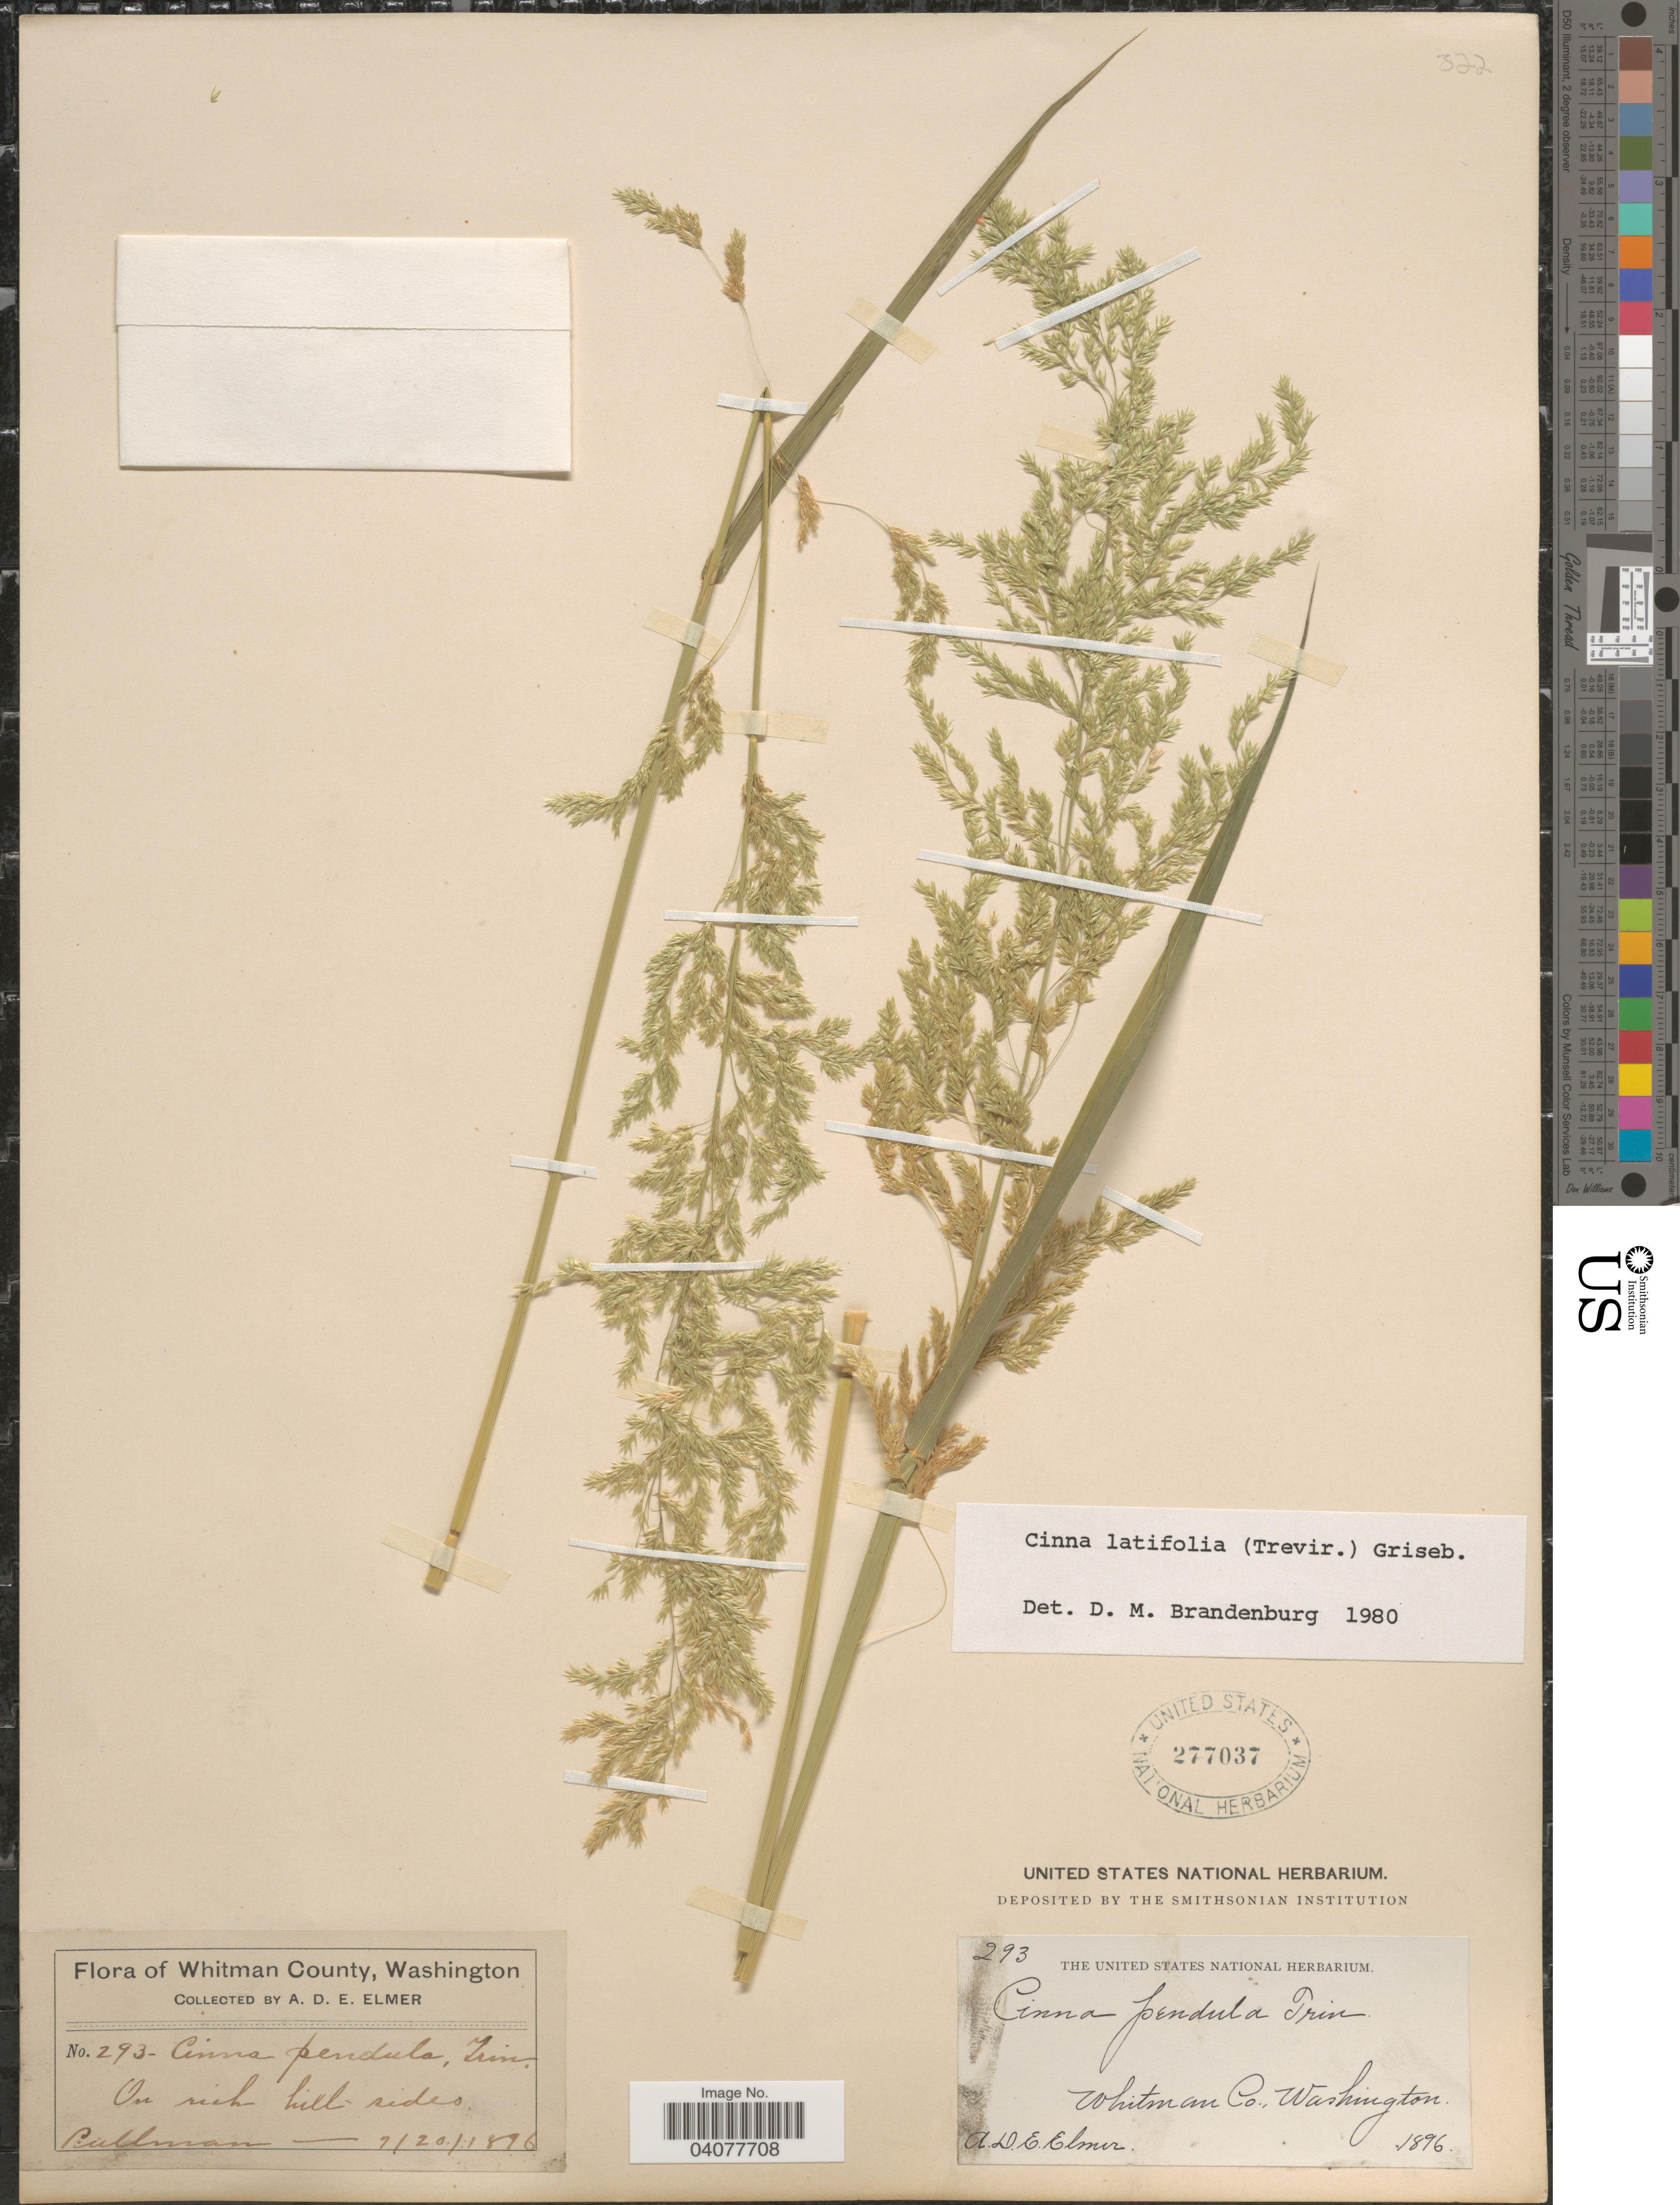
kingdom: Plantae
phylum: Tracheophyta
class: Liliopsida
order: Poales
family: Poaceae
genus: Cinna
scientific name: Cinna latifolia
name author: (Trevir. ex Goeppert) Griseb.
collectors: A. D. E. Elmer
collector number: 293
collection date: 1896-07-20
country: United States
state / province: Washington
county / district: Whitman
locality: Whitman County. On rich hill sides. Pullman.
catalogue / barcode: US 277037